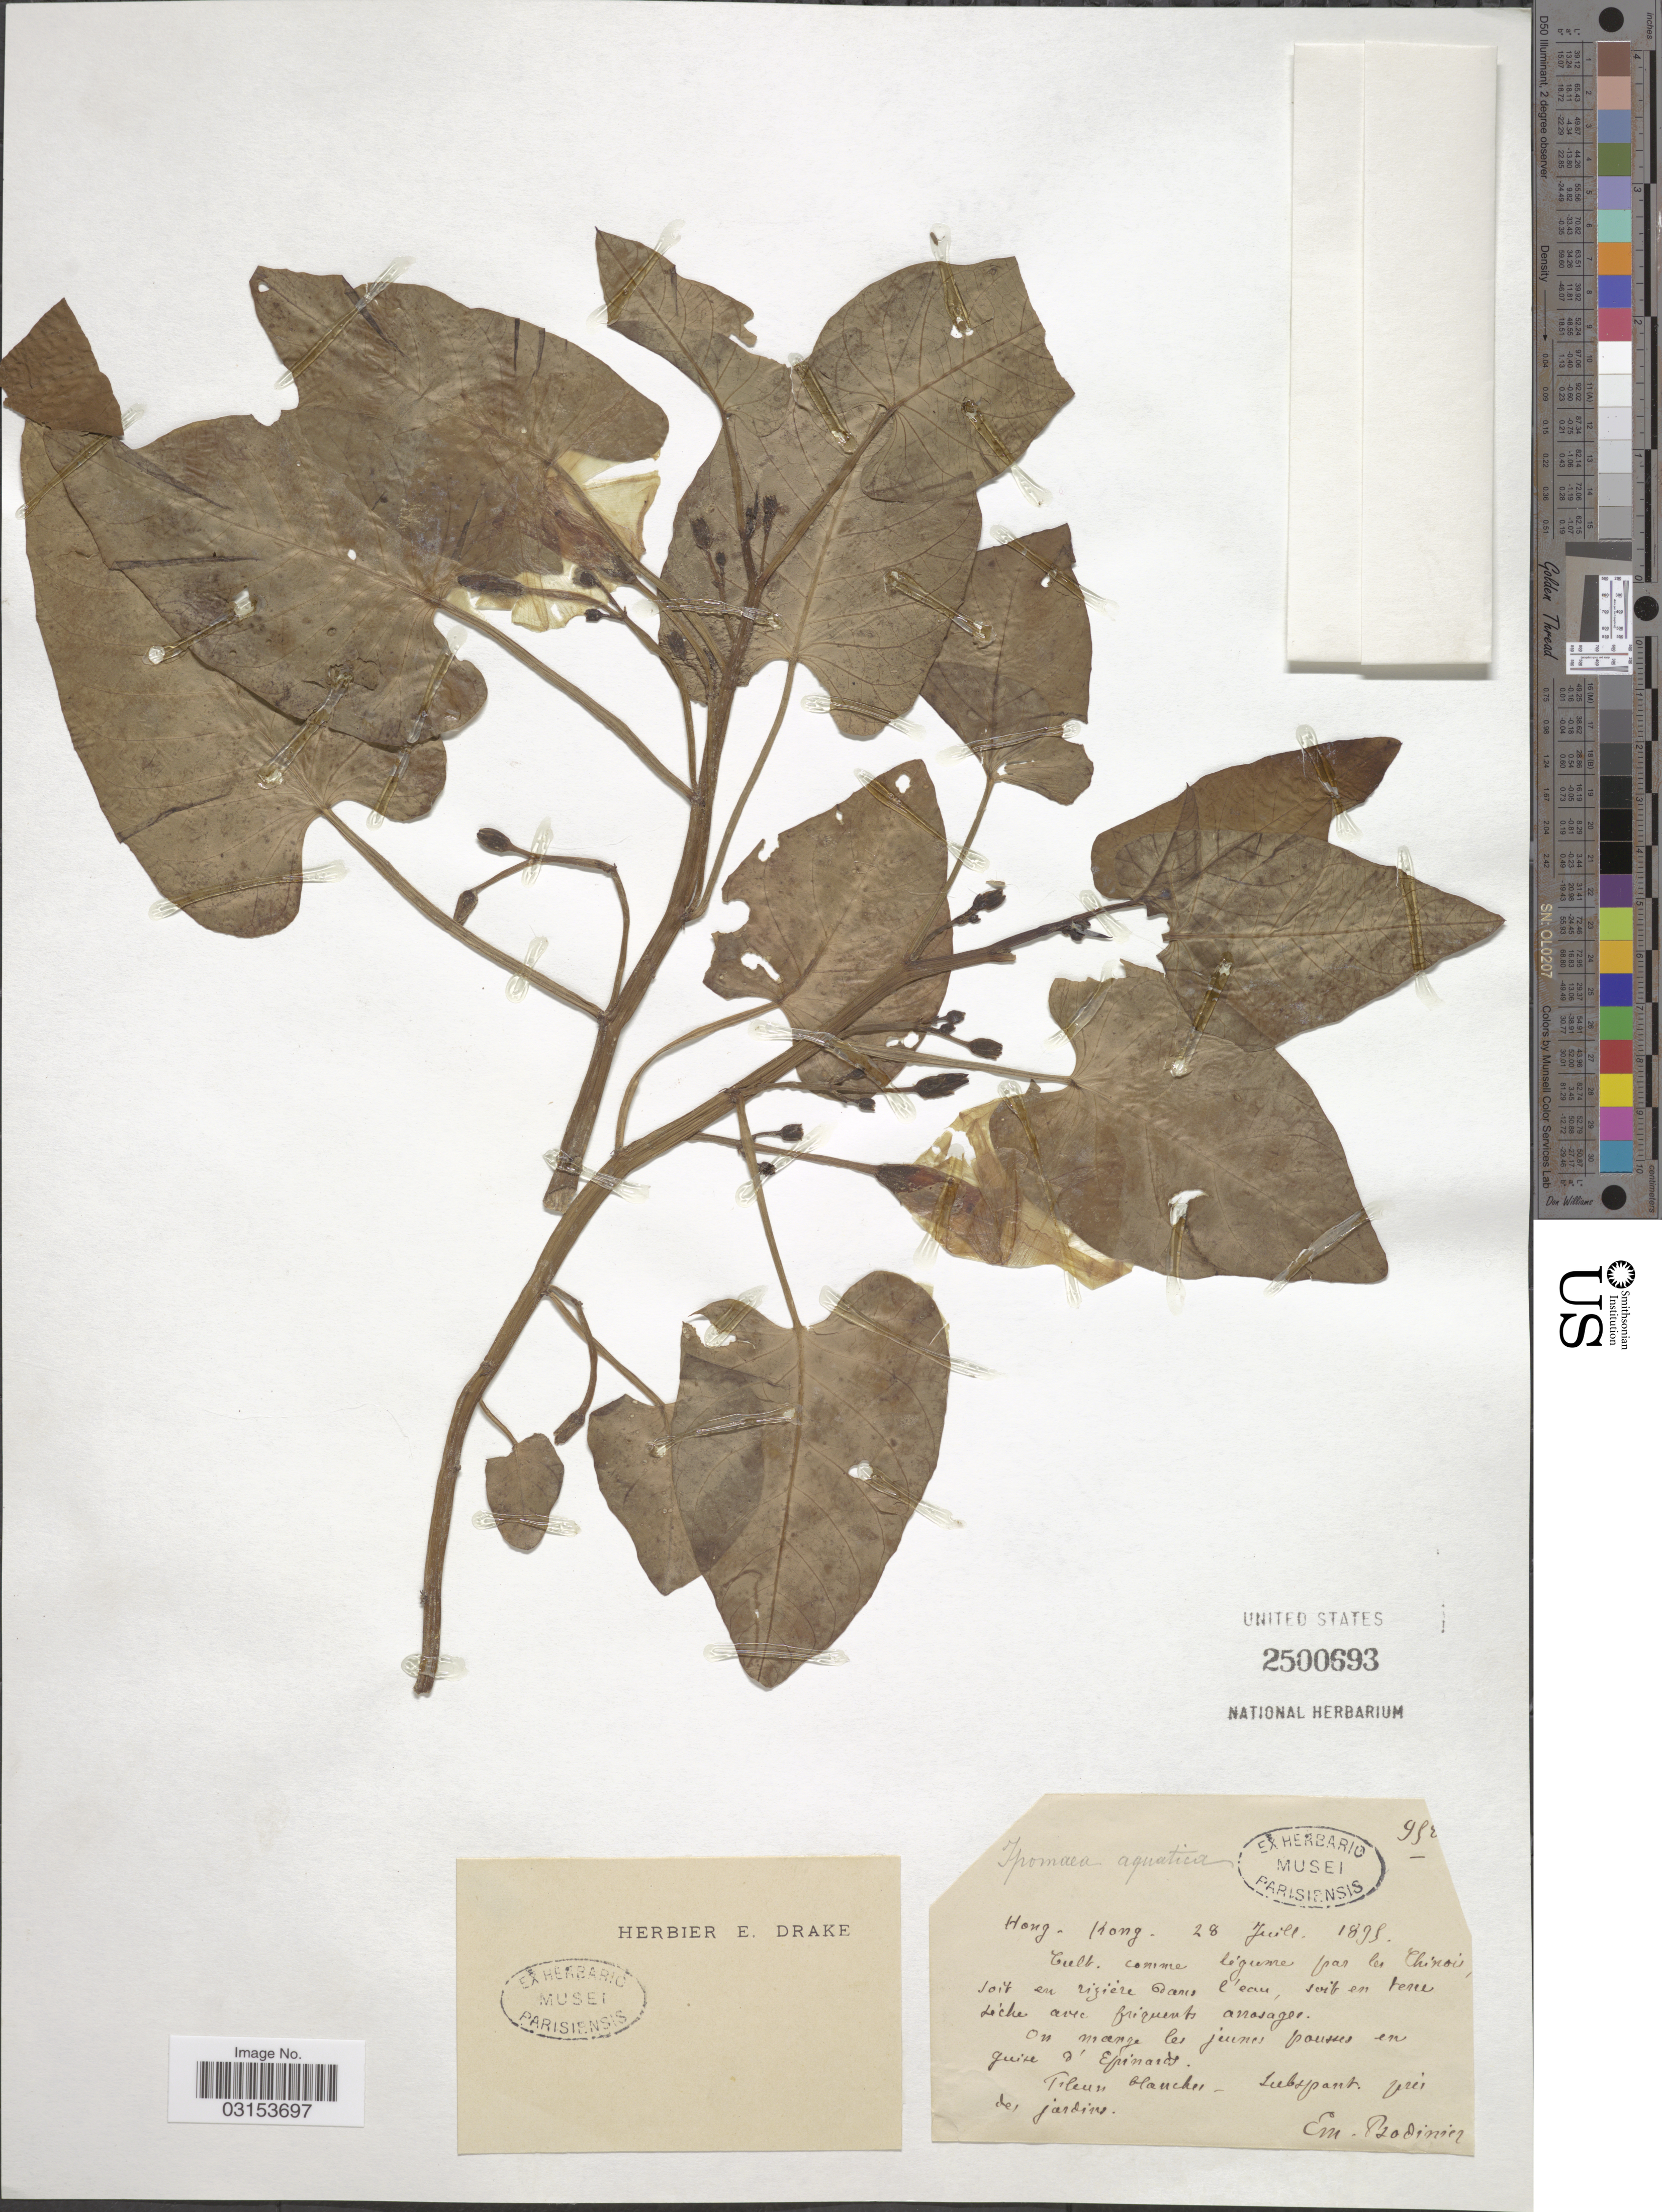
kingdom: Plantae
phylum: Tracheophyta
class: Magnoliopsida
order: Solanales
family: Convolvulaceae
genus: Ipomoea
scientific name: Ipomoea aquatica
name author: Forssk.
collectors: E. Bodinier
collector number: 985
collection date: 1835-07-28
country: China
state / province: Hong Kong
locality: Légune par les Chinois. En guise d'Epinards. [unsure placement]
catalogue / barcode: US 2500693